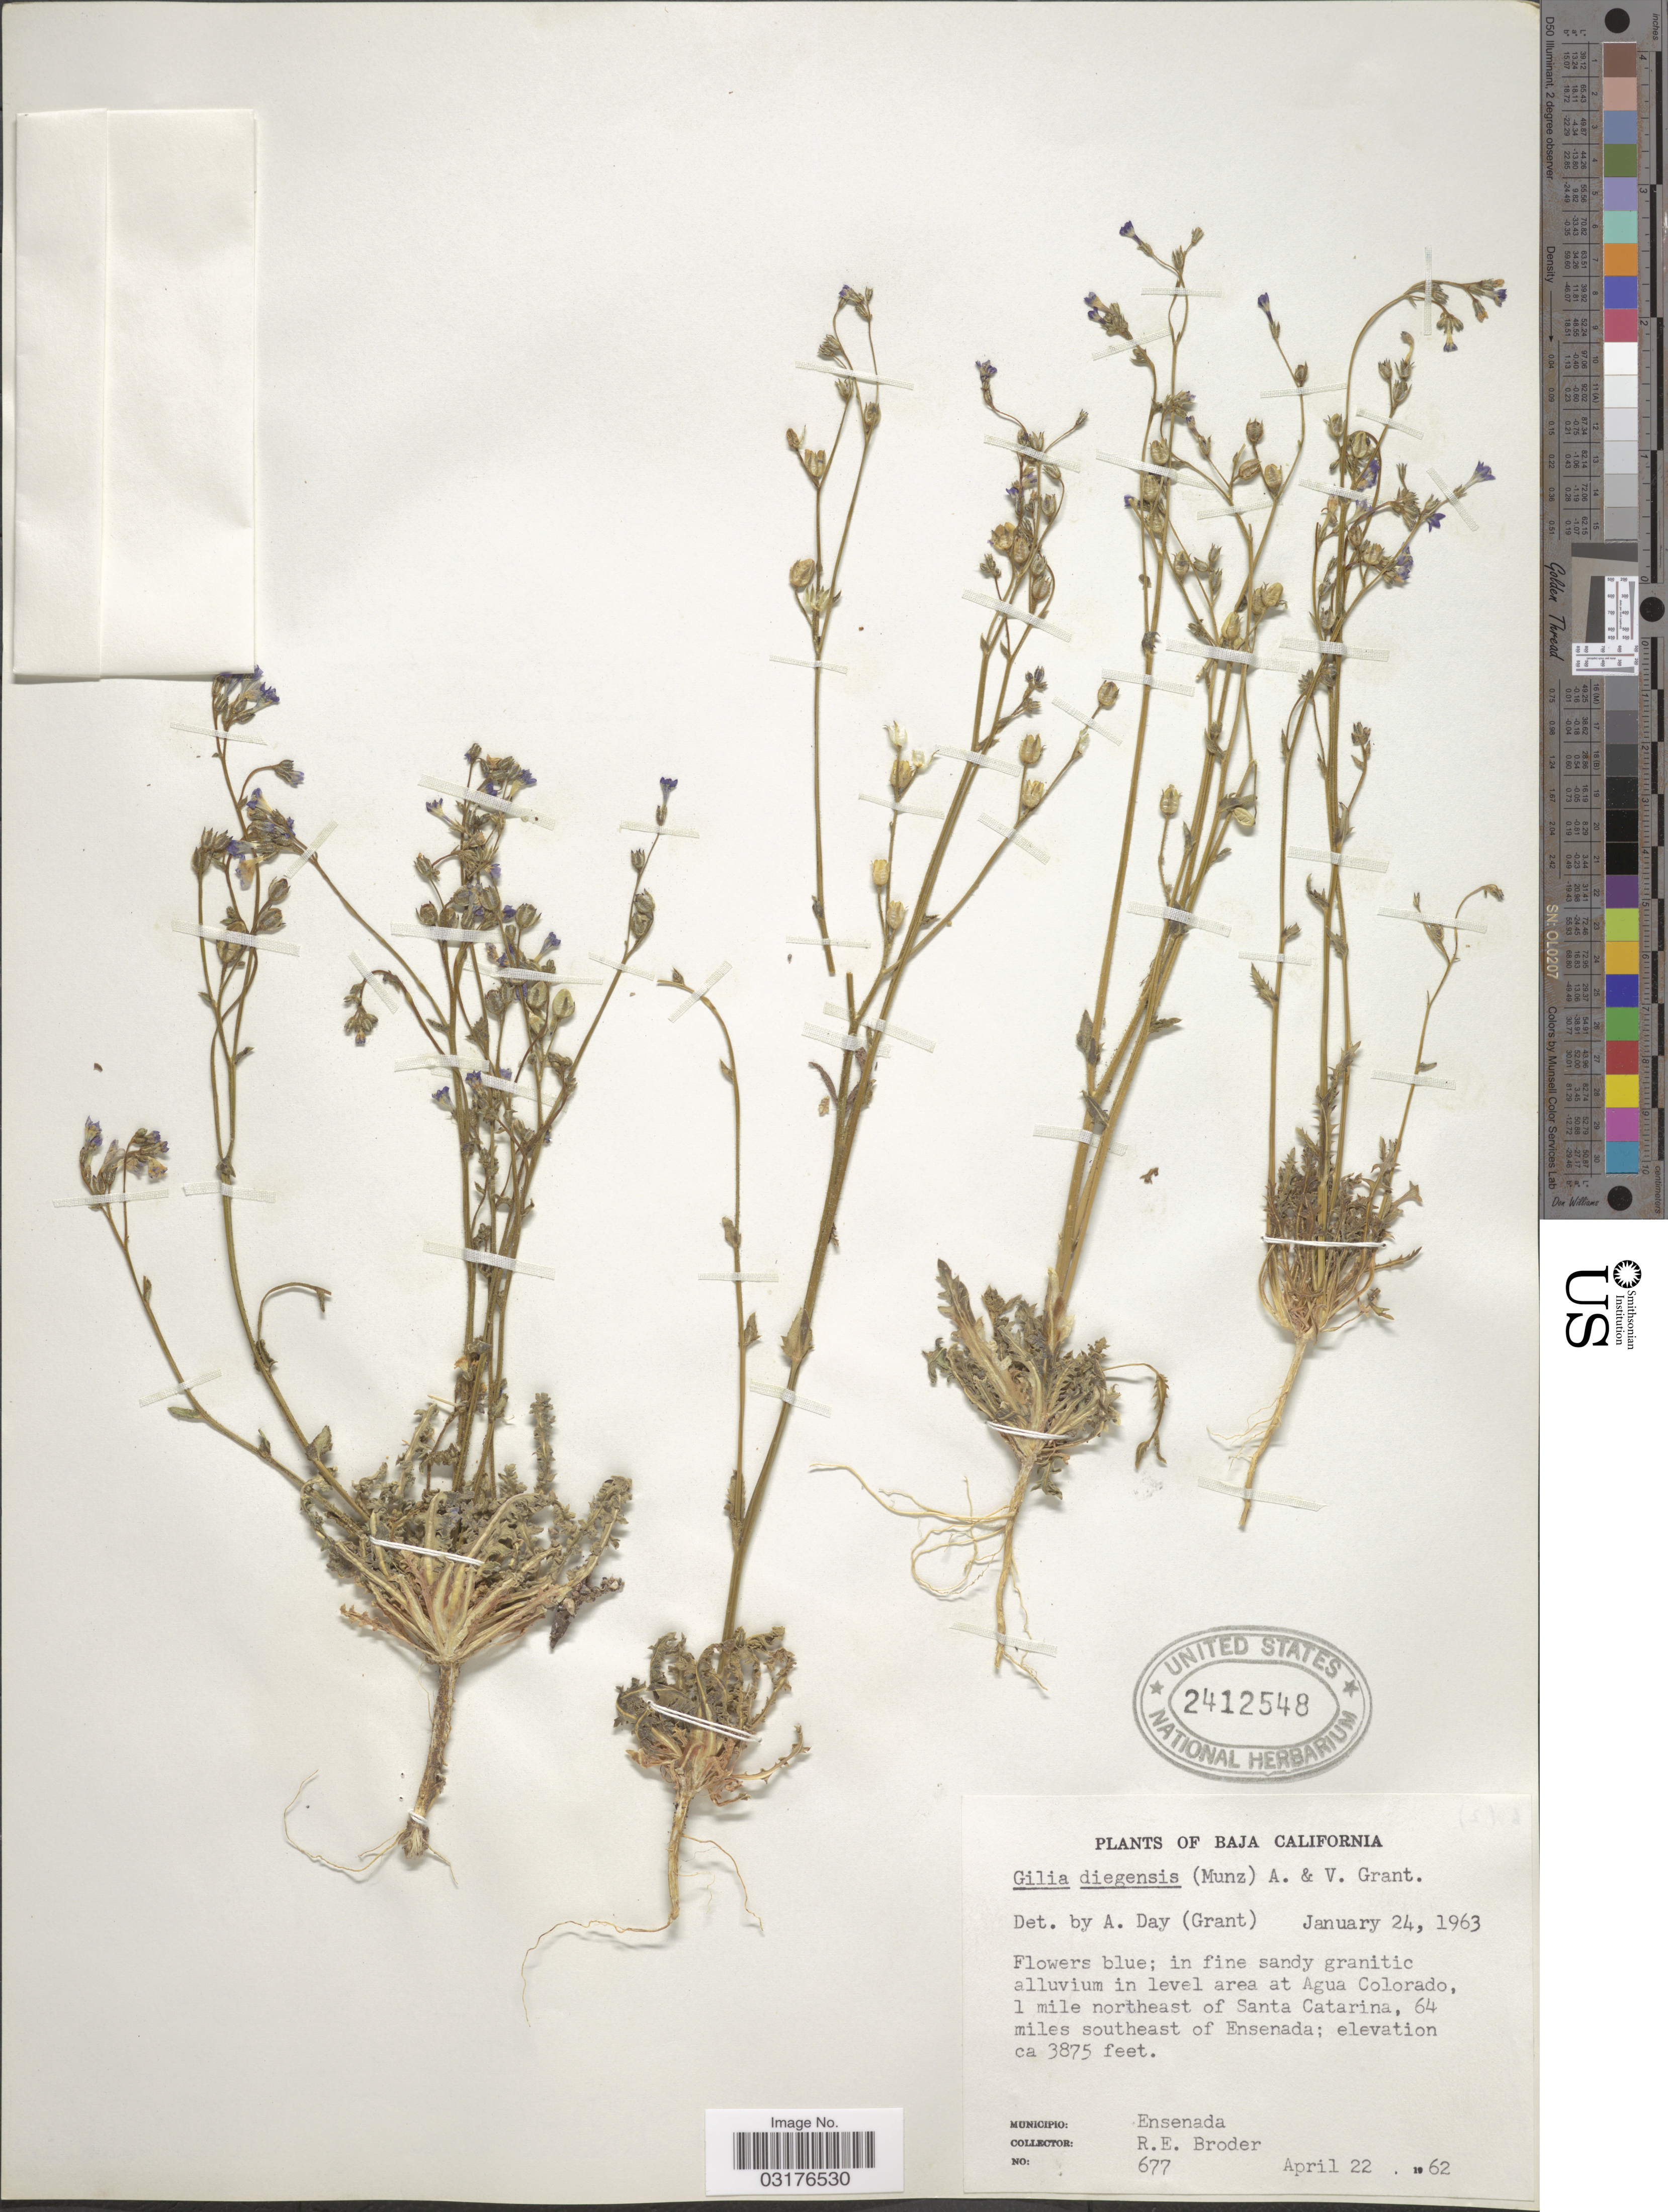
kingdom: Plantae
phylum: Tracheophyta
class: Magnoliopsida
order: Ericales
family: Polemoniaceae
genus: Gilia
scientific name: Gilia diegensis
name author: (Munz) A.D. Grant & V.E. Grant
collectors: R. Broder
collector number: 677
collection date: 1962-04-22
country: Mexico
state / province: Baja California Norte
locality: In level area at Agua Colorado, 1 mile northeast of Santa Catarina, 64 miles southeast of Ensenada. Municipio: Ensenada.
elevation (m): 1181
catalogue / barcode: US 2412548